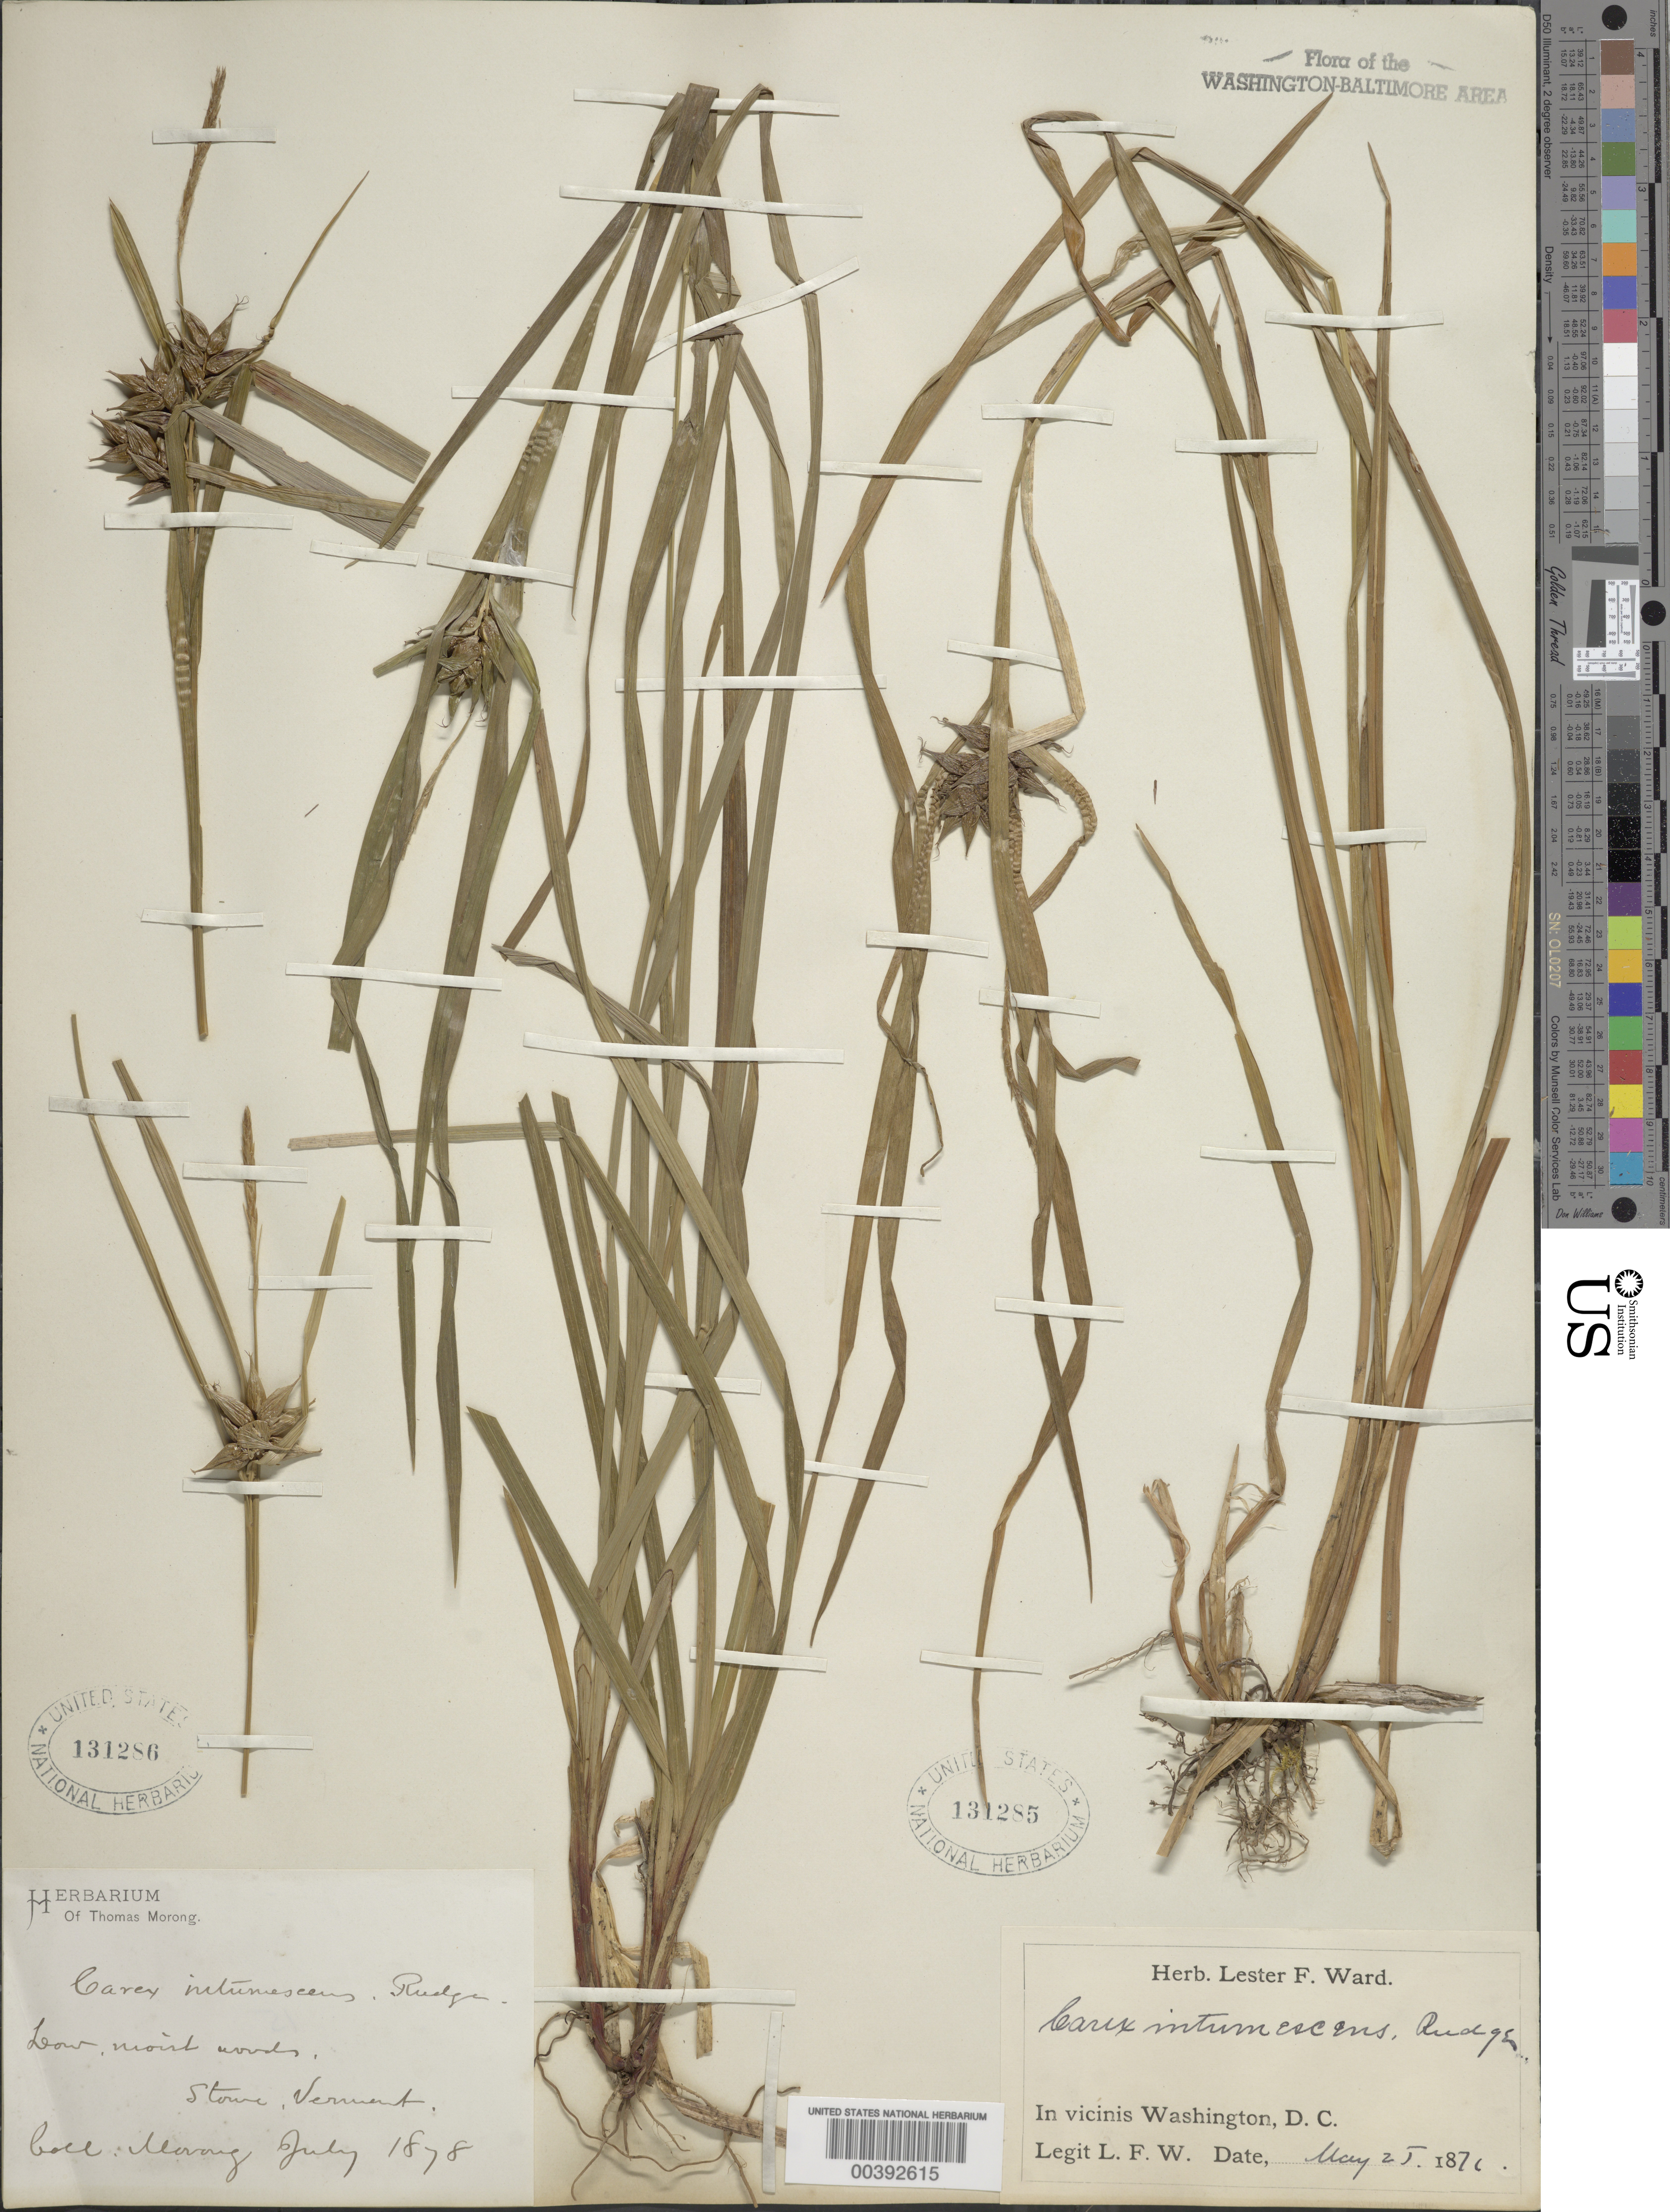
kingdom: Plantae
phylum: Tracheophyta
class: Liliopsida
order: Poales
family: Cyperaceae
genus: Carex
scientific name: Carex intumescens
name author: Rudge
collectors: L. F. Ward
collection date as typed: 25 May 1876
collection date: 1876-05-25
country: United States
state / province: District of Columbia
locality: DC vicinity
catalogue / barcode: US 131285